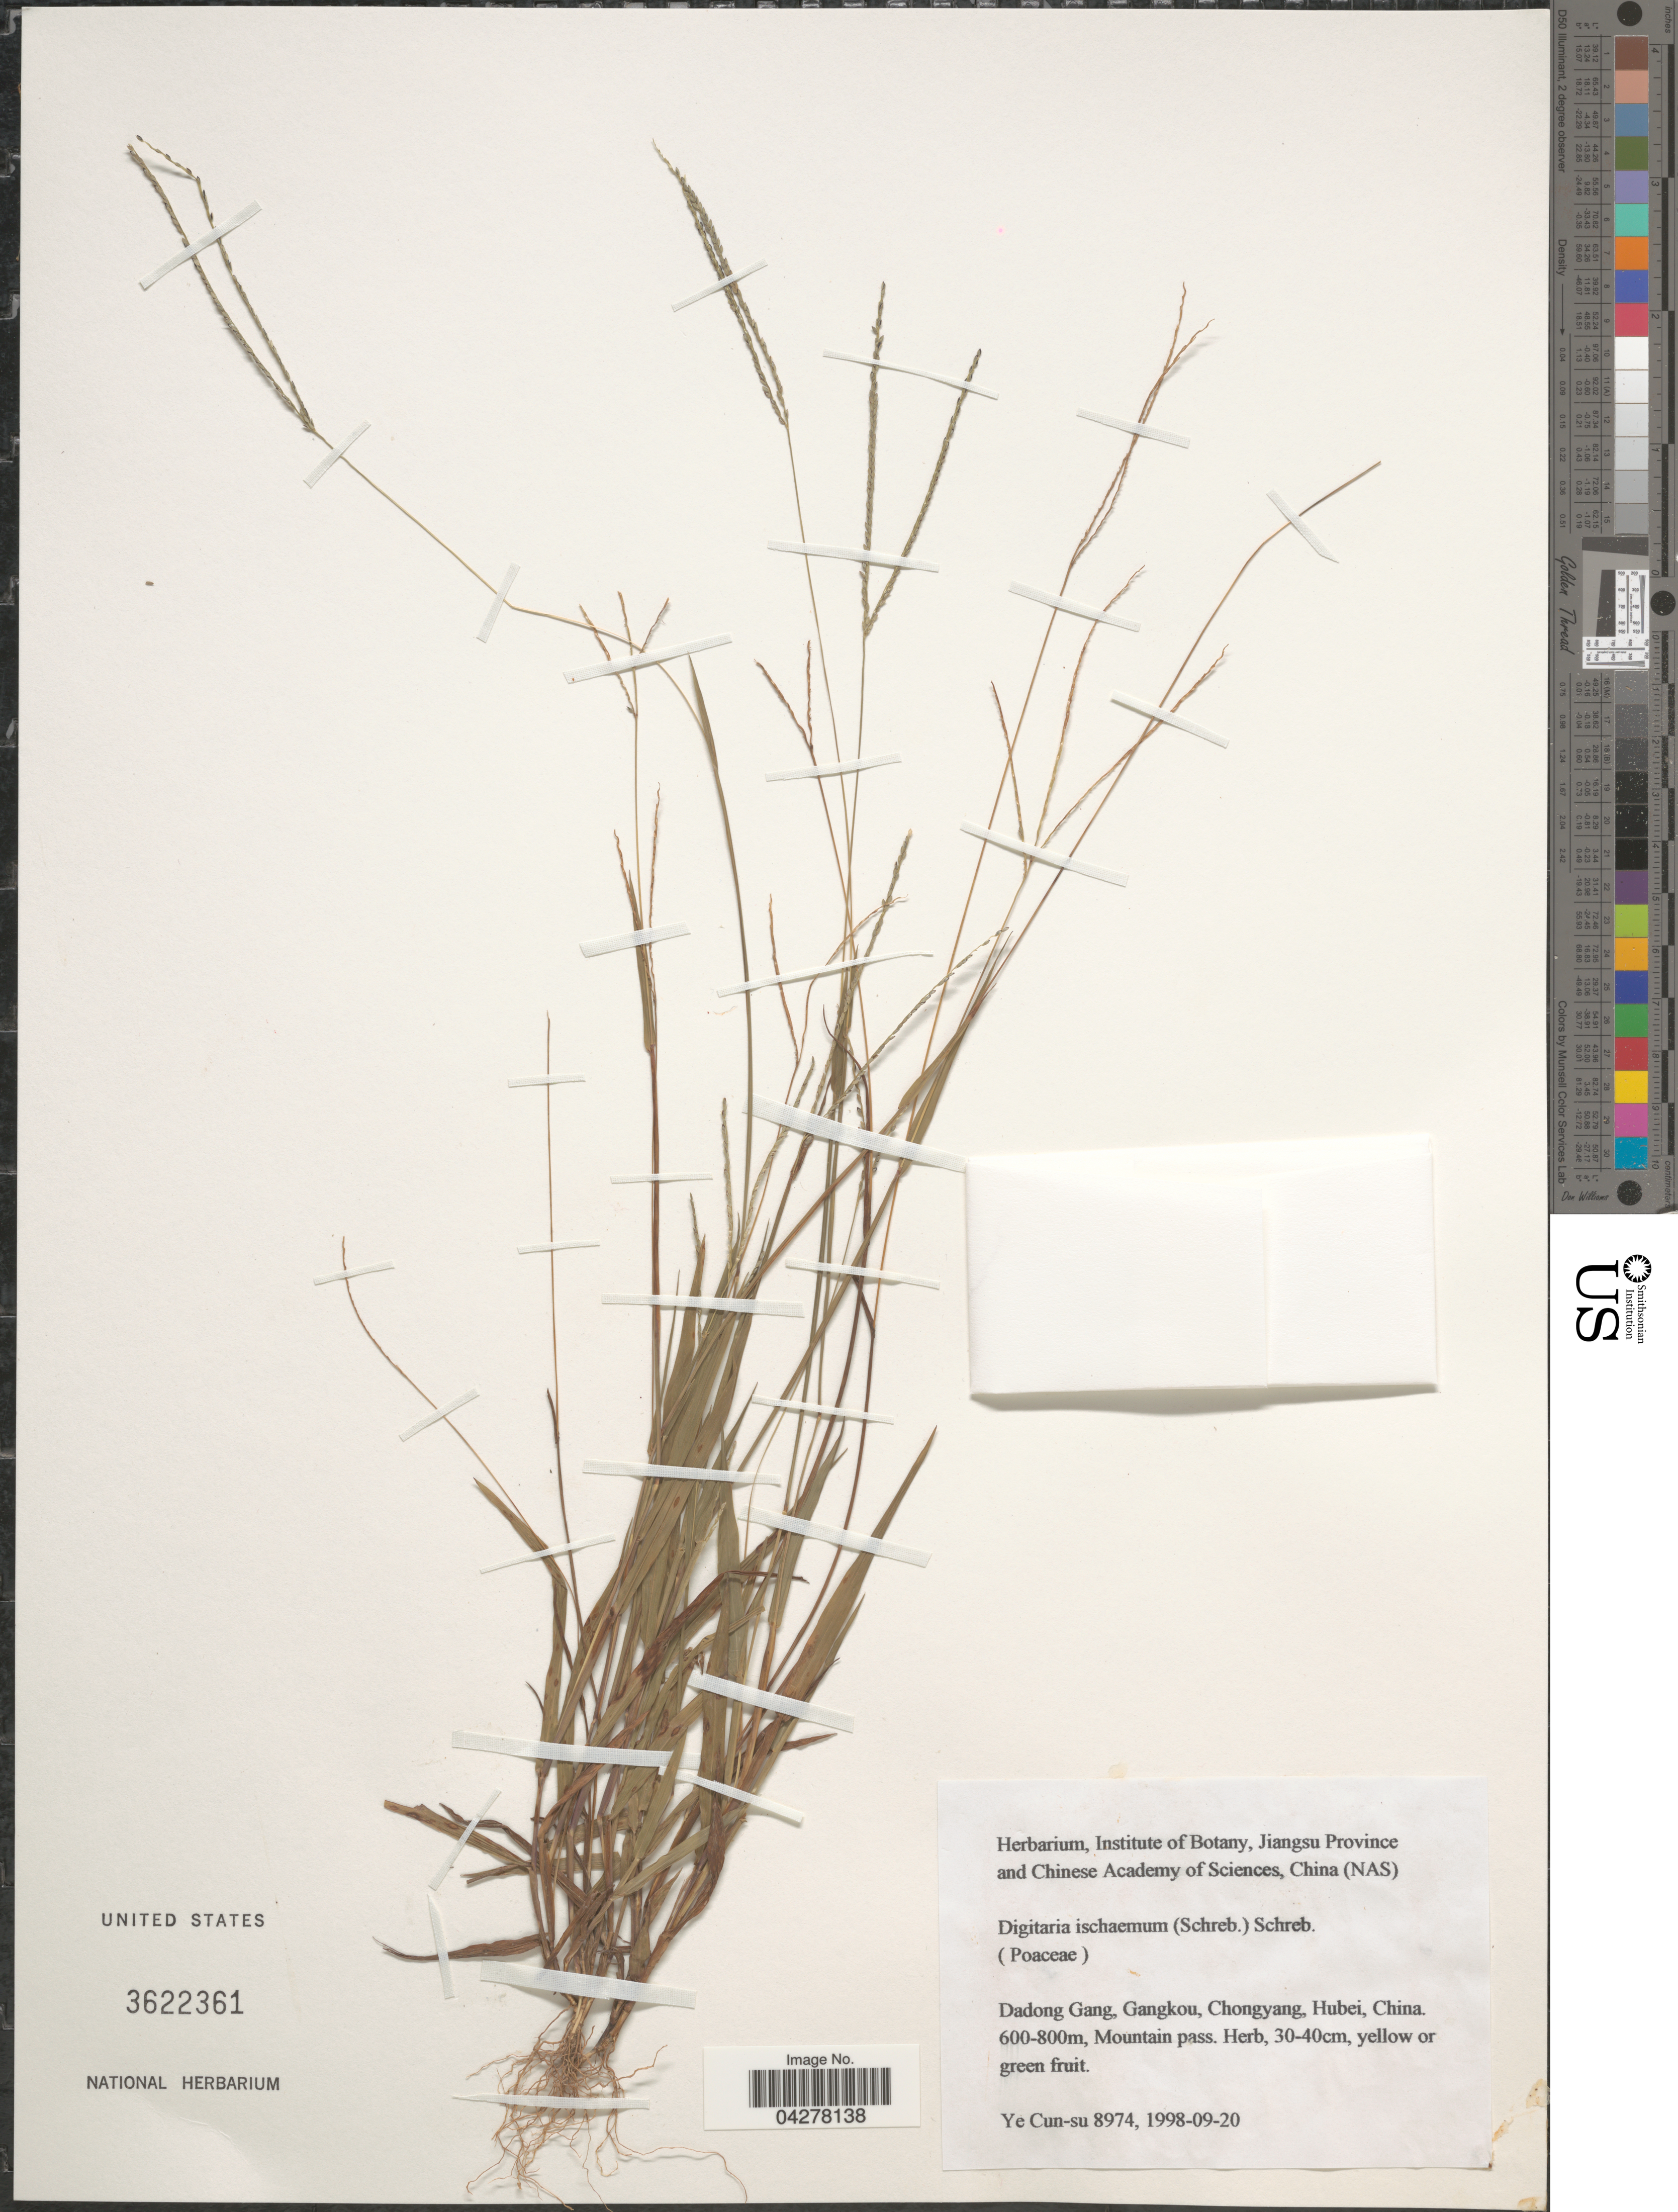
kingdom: Plantae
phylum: Tracheophyta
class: Liliopsida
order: Poales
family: Poaceae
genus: Digitaria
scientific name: Digitaria ischaemum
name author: (Schreber) Schreber ex Muhl.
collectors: Ye Cun-su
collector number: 8974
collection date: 1998-09-20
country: China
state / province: Hubei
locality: Dadong Gang, Gangkou, Chongyang. Mountain pass.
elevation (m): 600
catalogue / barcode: US 3622361